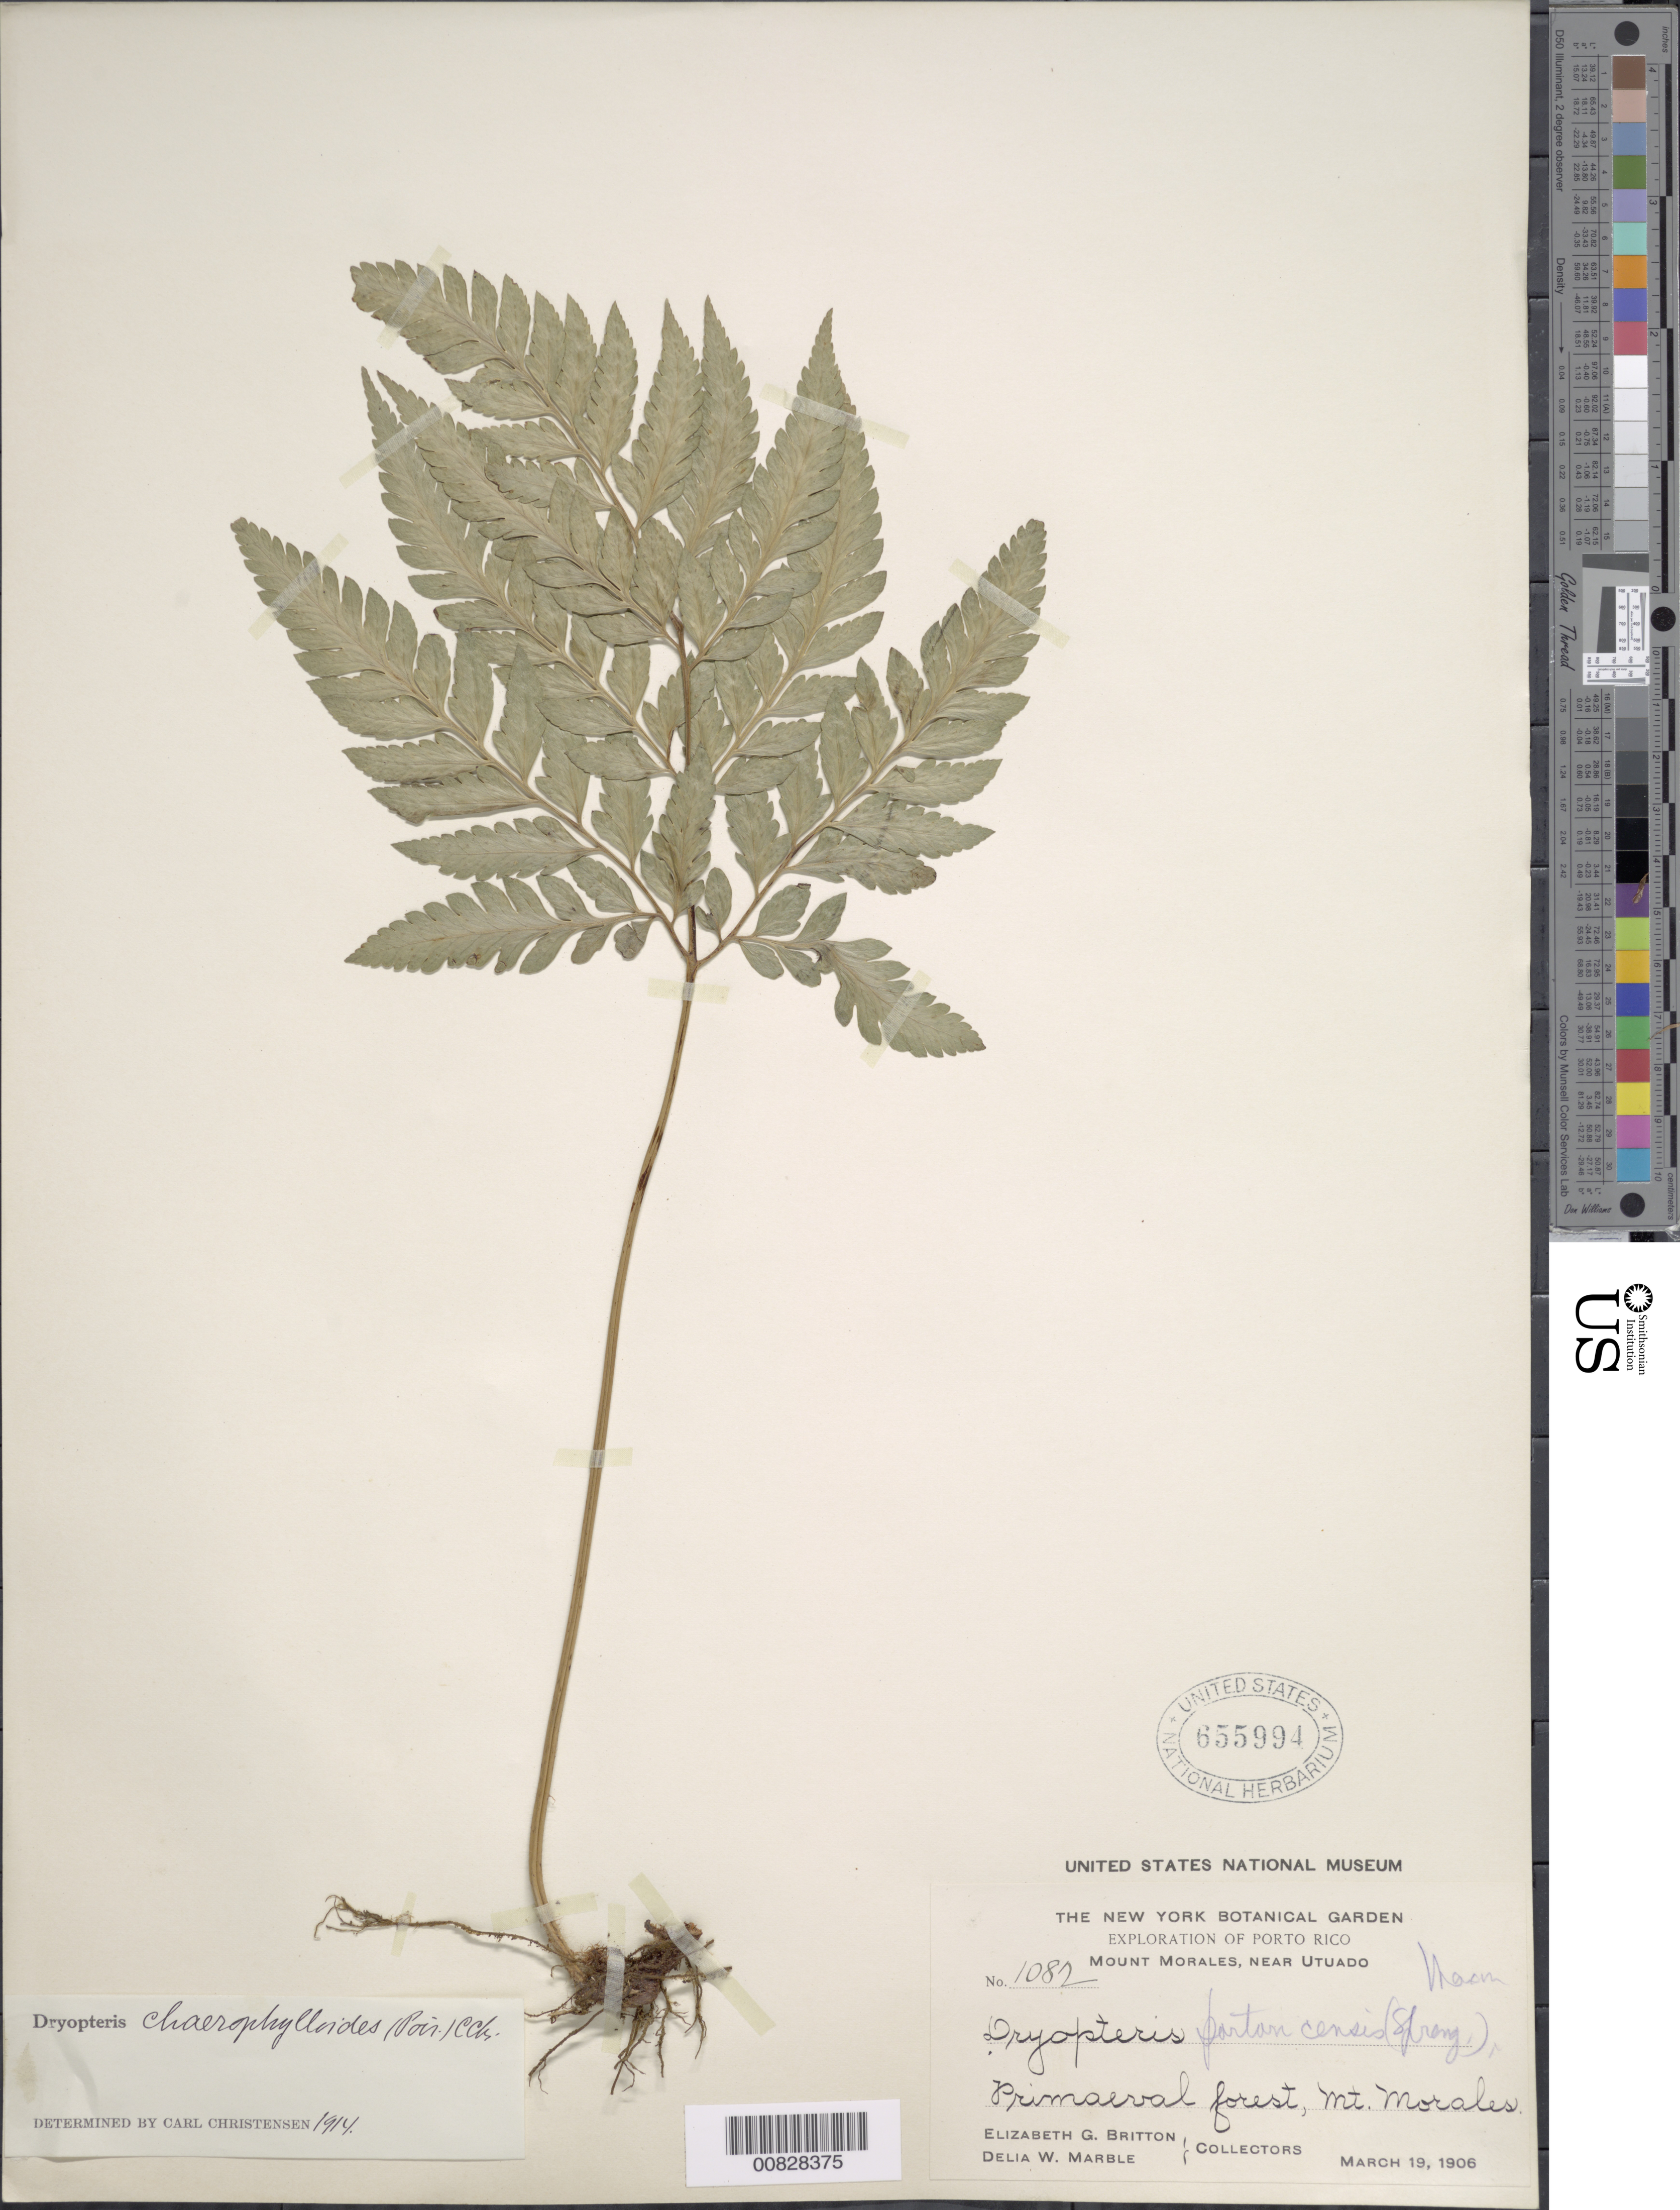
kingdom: Plantae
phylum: Tracheophyta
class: Polypodiopsida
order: Polypodiales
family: Dryopteridaceae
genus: Polystichopsis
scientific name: Polystichopsis chaerophylloides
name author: (Poir.) C.V. Morton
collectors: E. G. Britton & D. W. Marble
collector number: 1082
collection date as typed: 19 Mar 1906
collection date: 1906-03-19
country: Puerto Rico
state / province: Utuado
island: Puerto Rico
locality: Mount Morales, near Utuado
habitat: Primeval forest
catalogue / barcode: US 655994